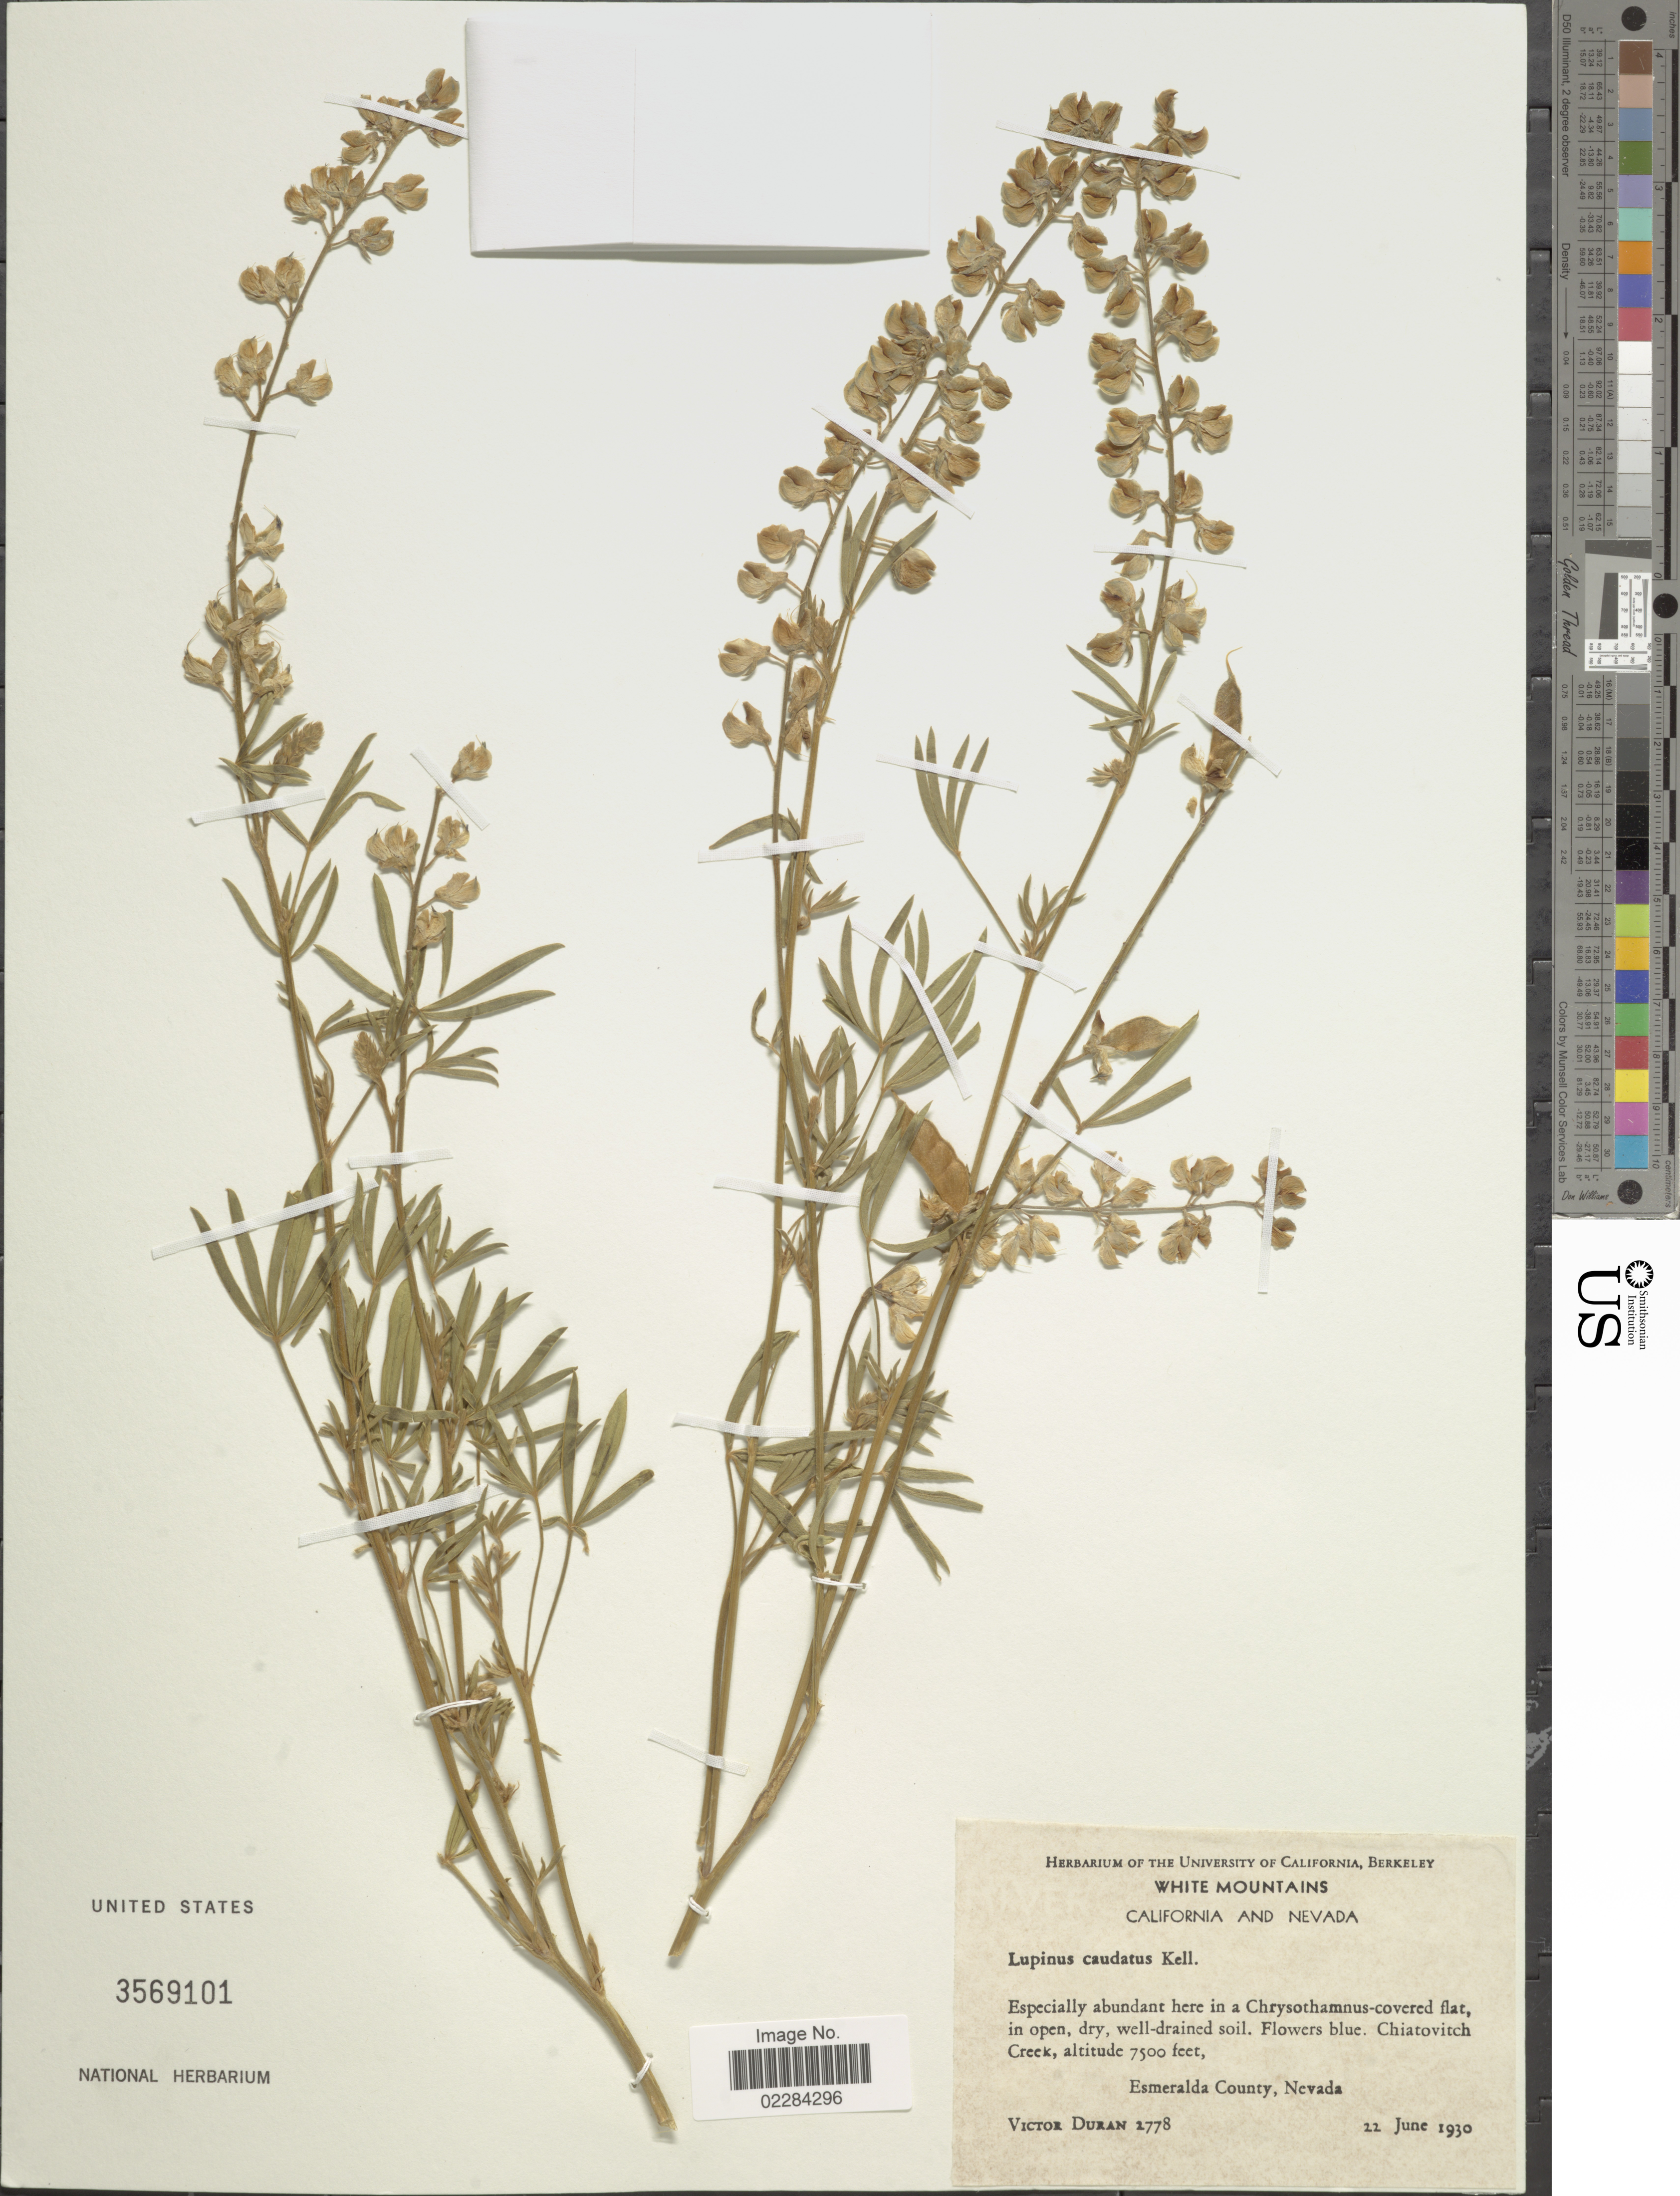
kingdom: Plantae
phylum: Tracheophyta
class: Magnoliopsida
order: Fabales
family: Fabaceae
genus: Lupinus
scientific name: Lupinus caudatus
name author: Kellogg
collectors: V. Duran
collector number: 2778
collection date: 1930-06-22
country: United States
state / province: Nevada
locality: White Mountains. Esmeralda County.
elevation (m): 2286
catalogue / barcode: US 3569101